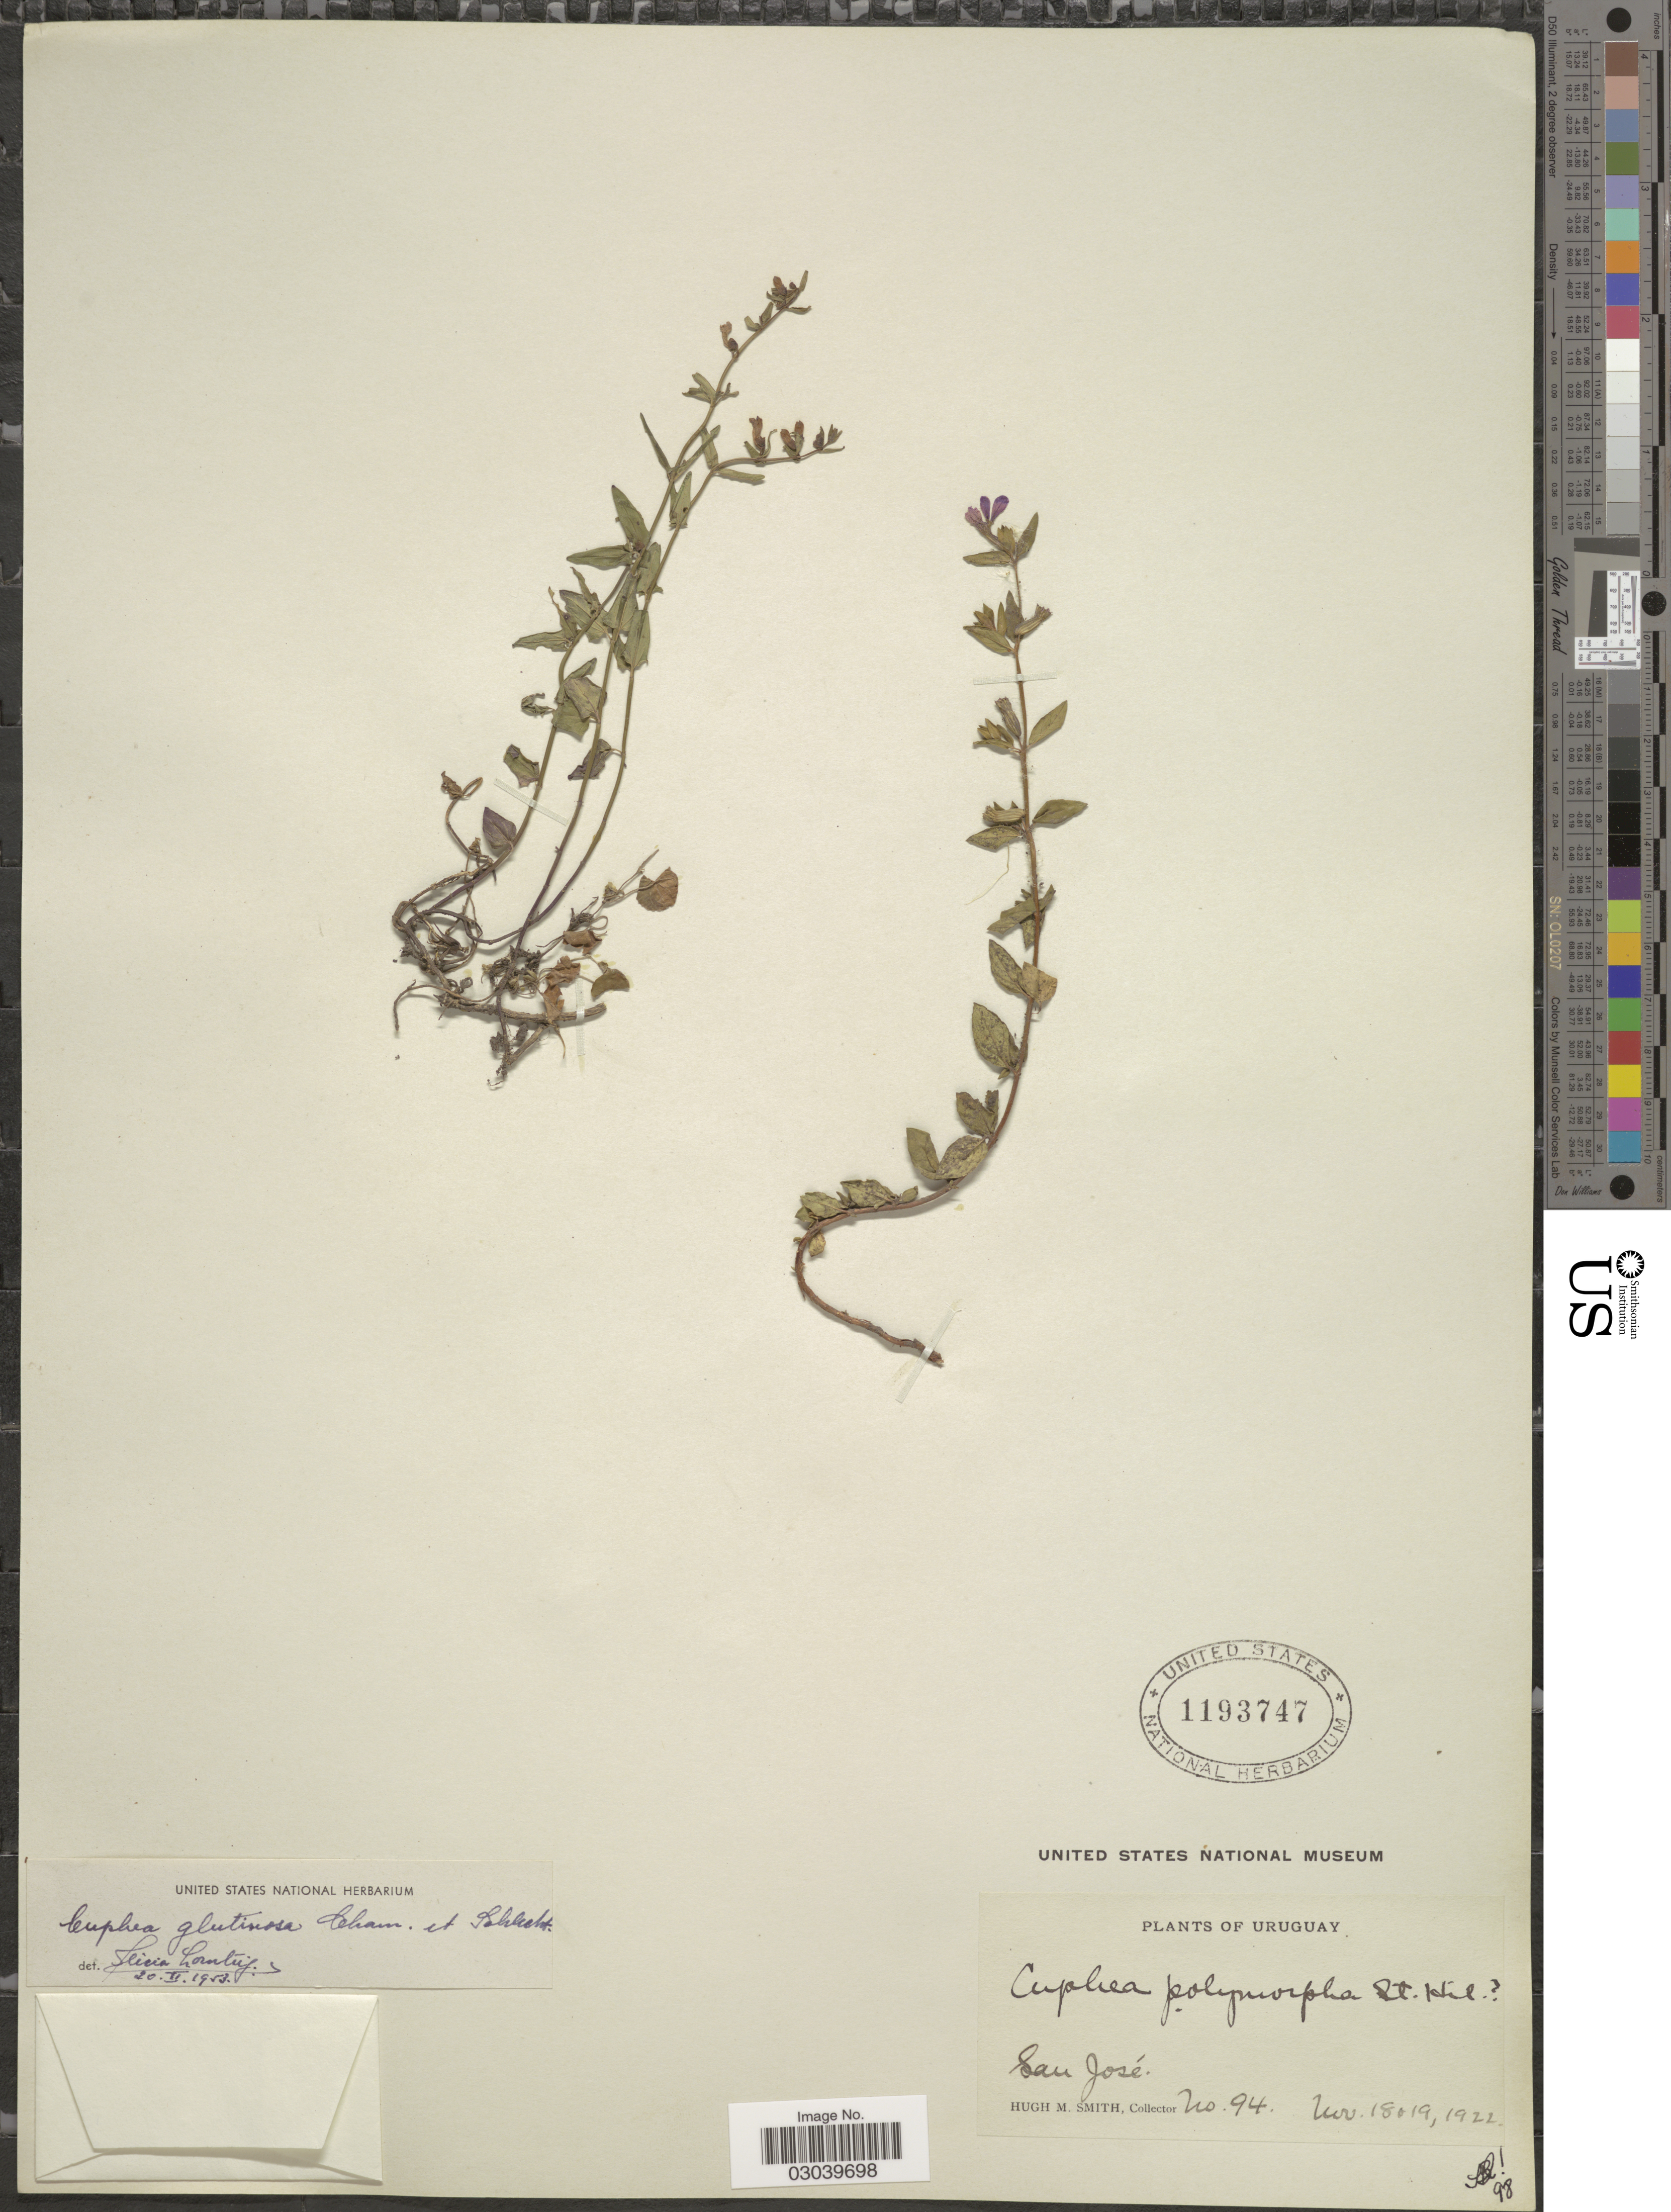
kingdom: Plantae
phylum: Tracheophyta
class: Magnoliopsida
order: Myrtales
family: Lythraceae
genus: Cuphea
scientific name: Cuphea glutinosa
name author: Cham. & Schltdl.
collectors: H. M. Smith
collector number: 94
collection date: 1922-11-18/1922-11-19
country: Uruguay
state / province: San Jose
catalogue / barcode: US 1193747